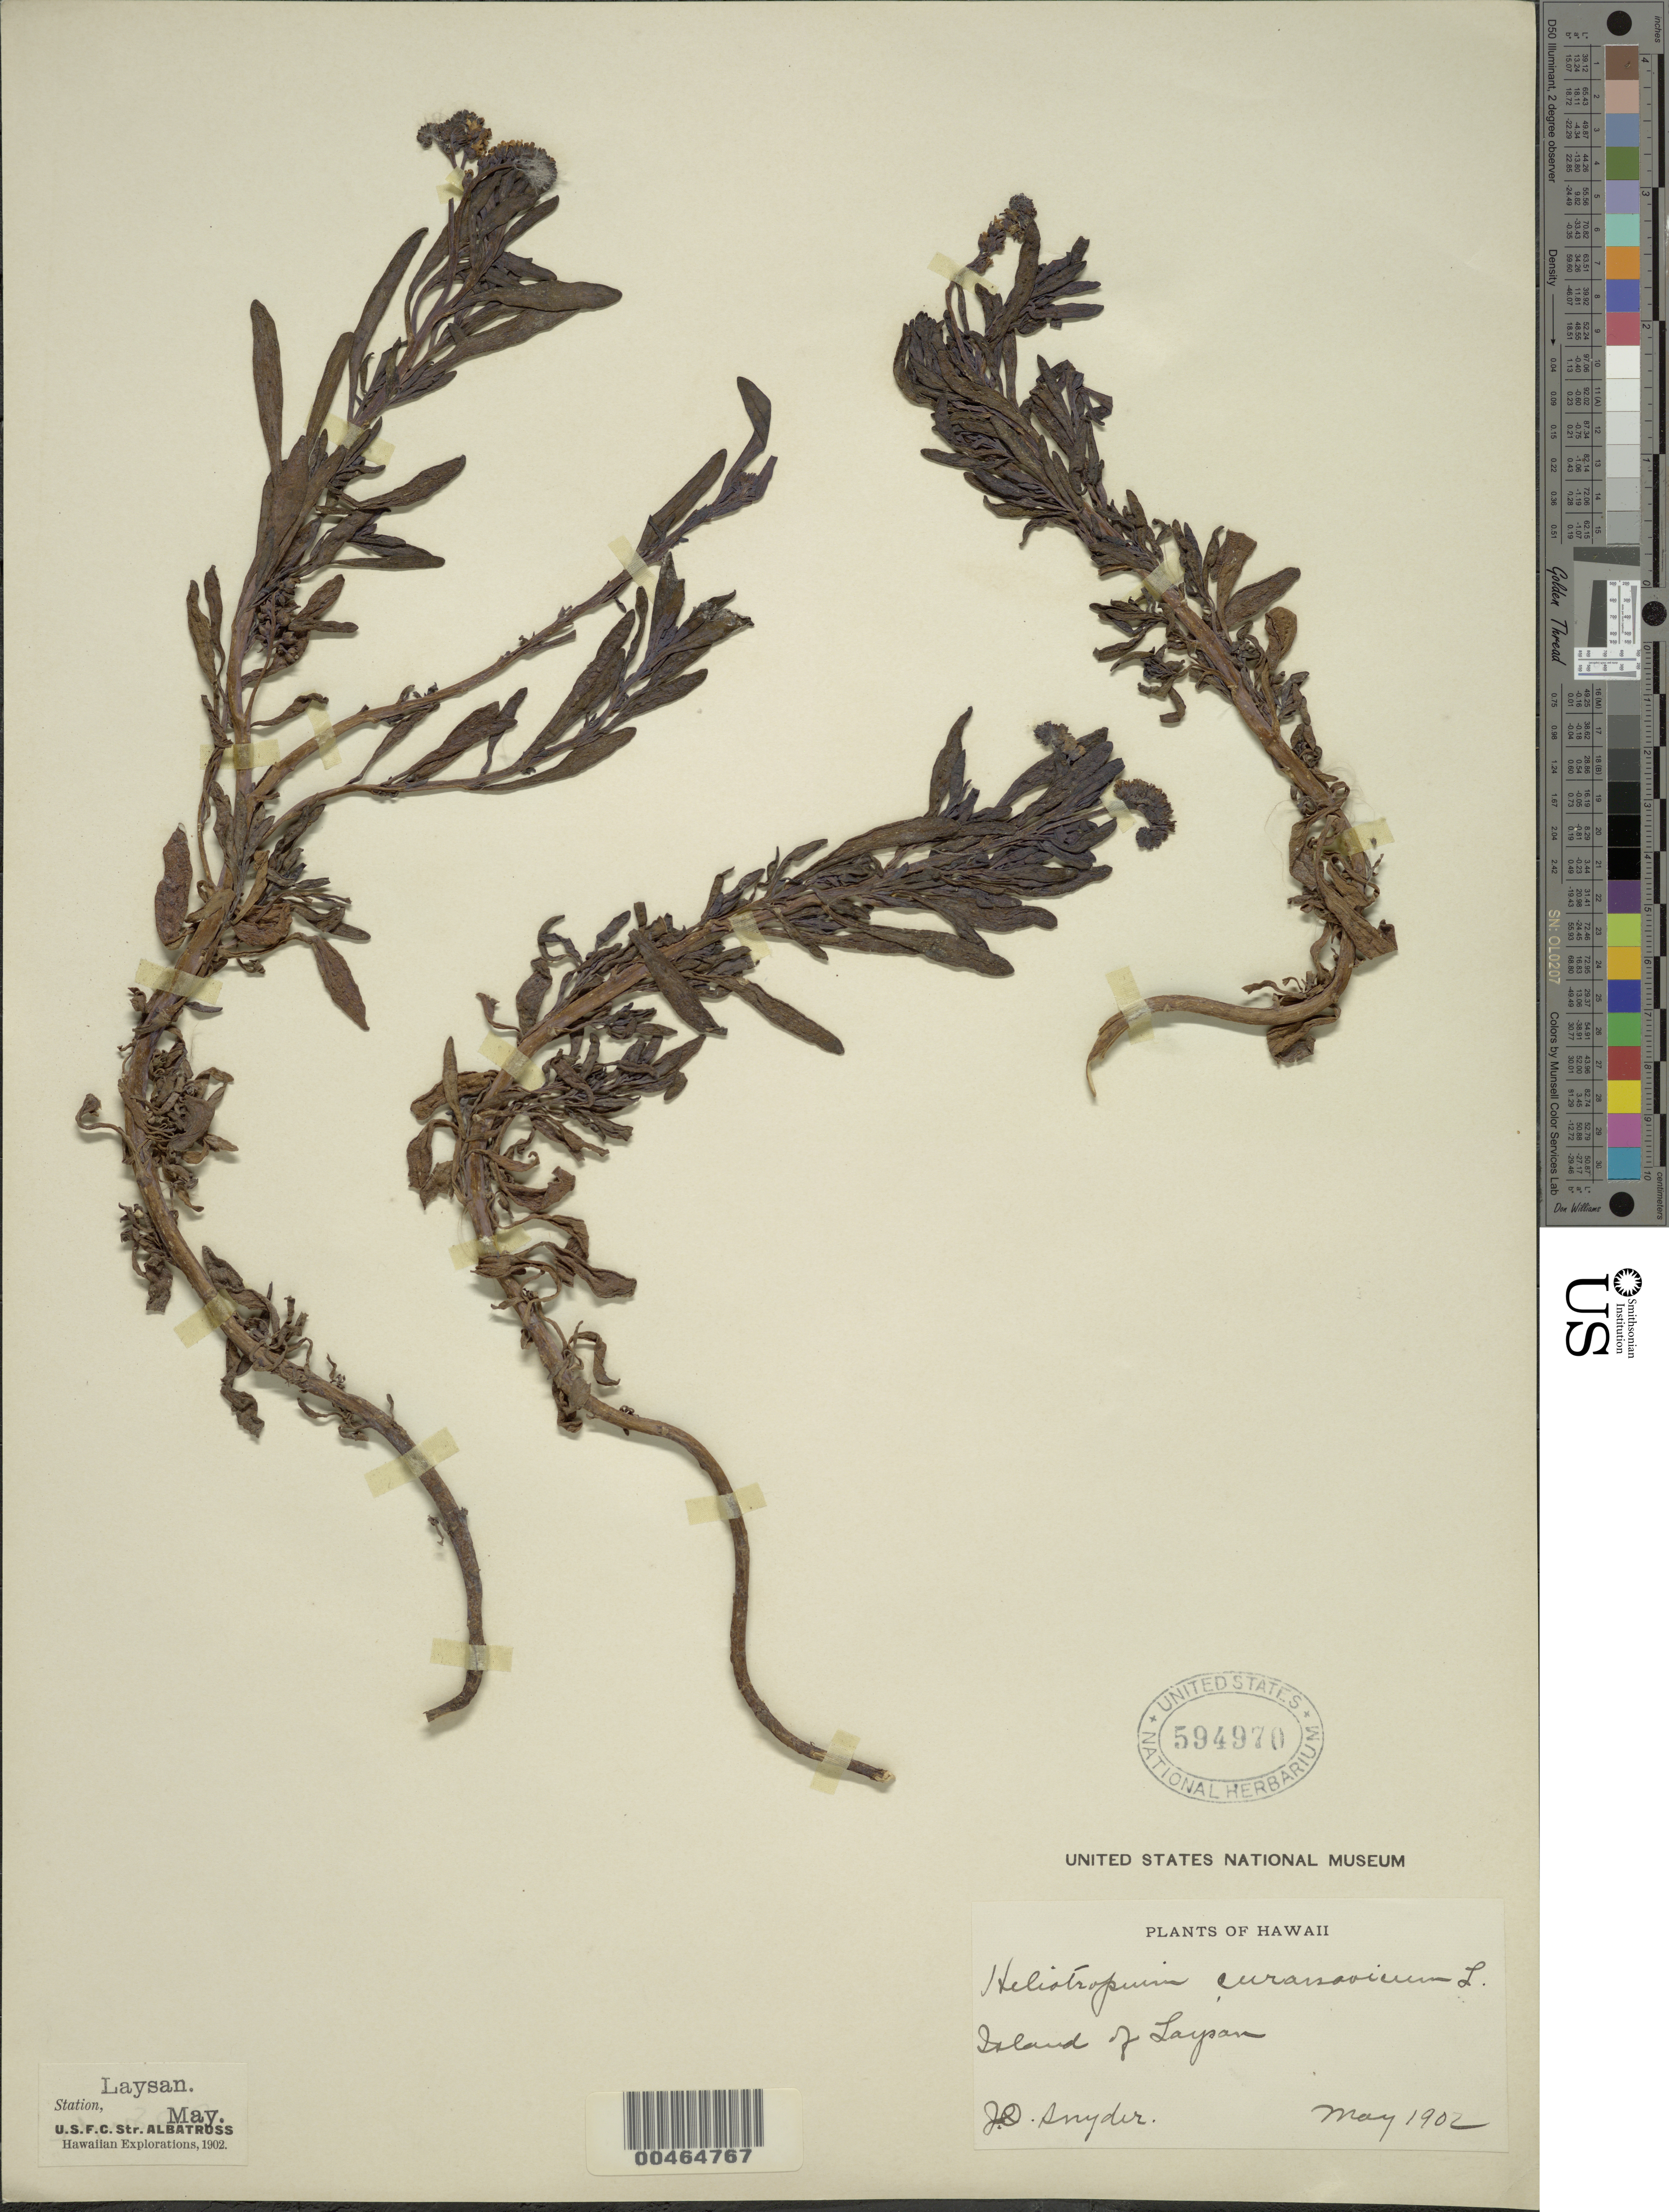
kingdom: Plantae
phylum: Tracheophyta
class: Magnoliopsida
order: Boraginales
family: Heliotropiaceae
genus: Heliotropium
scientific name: Heliotropium curassavicum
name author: L.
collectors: J. Snyder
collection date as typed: May 1902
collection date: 1902-05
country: United States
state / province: Hawaii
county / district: Honolulu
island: Laysan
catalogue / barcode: US 564970